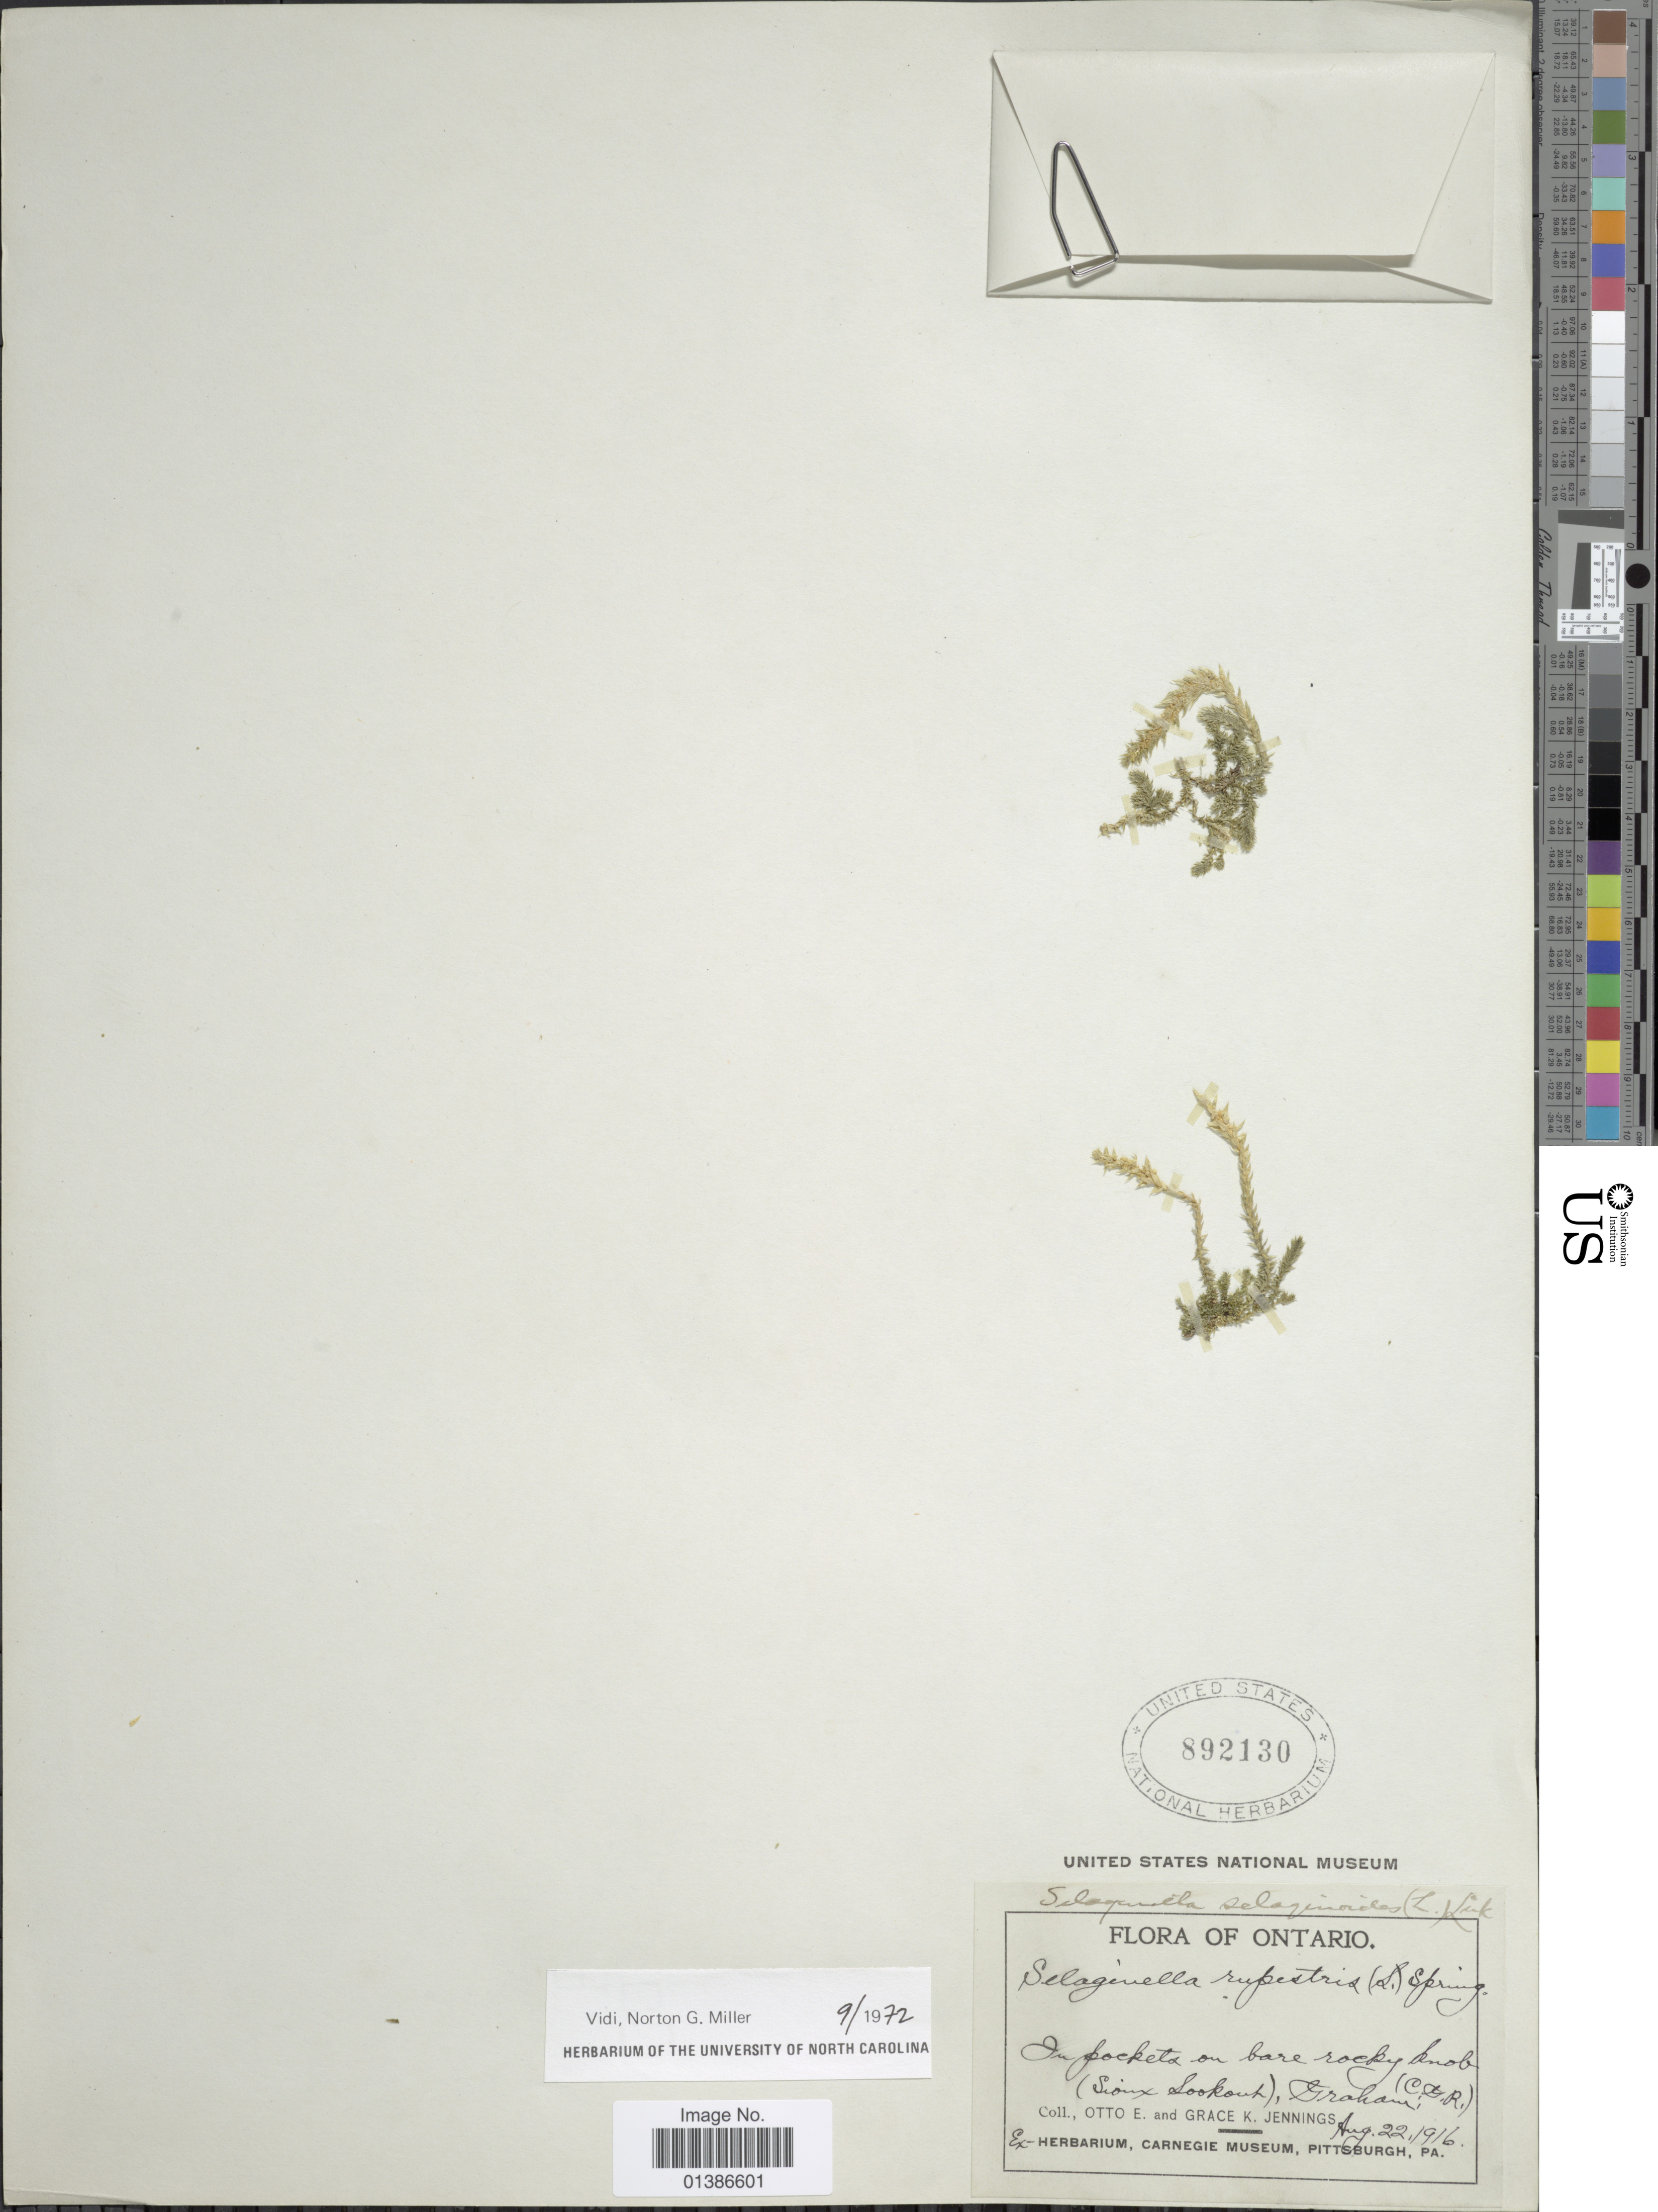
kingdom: Plantae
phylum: Tracheophyta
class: Lycopodiopsida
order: Selaginellales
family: Selaginellaceae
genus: Selaginella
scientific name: Selaginella selaginoides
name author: (L.) Link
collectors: O. E. Jennings & G. K. Jennings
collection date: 1916-08-22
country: Canada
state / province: Ontario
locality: (Sioux Lookout), Graham: (C.G.R.)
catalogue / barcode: US 892130